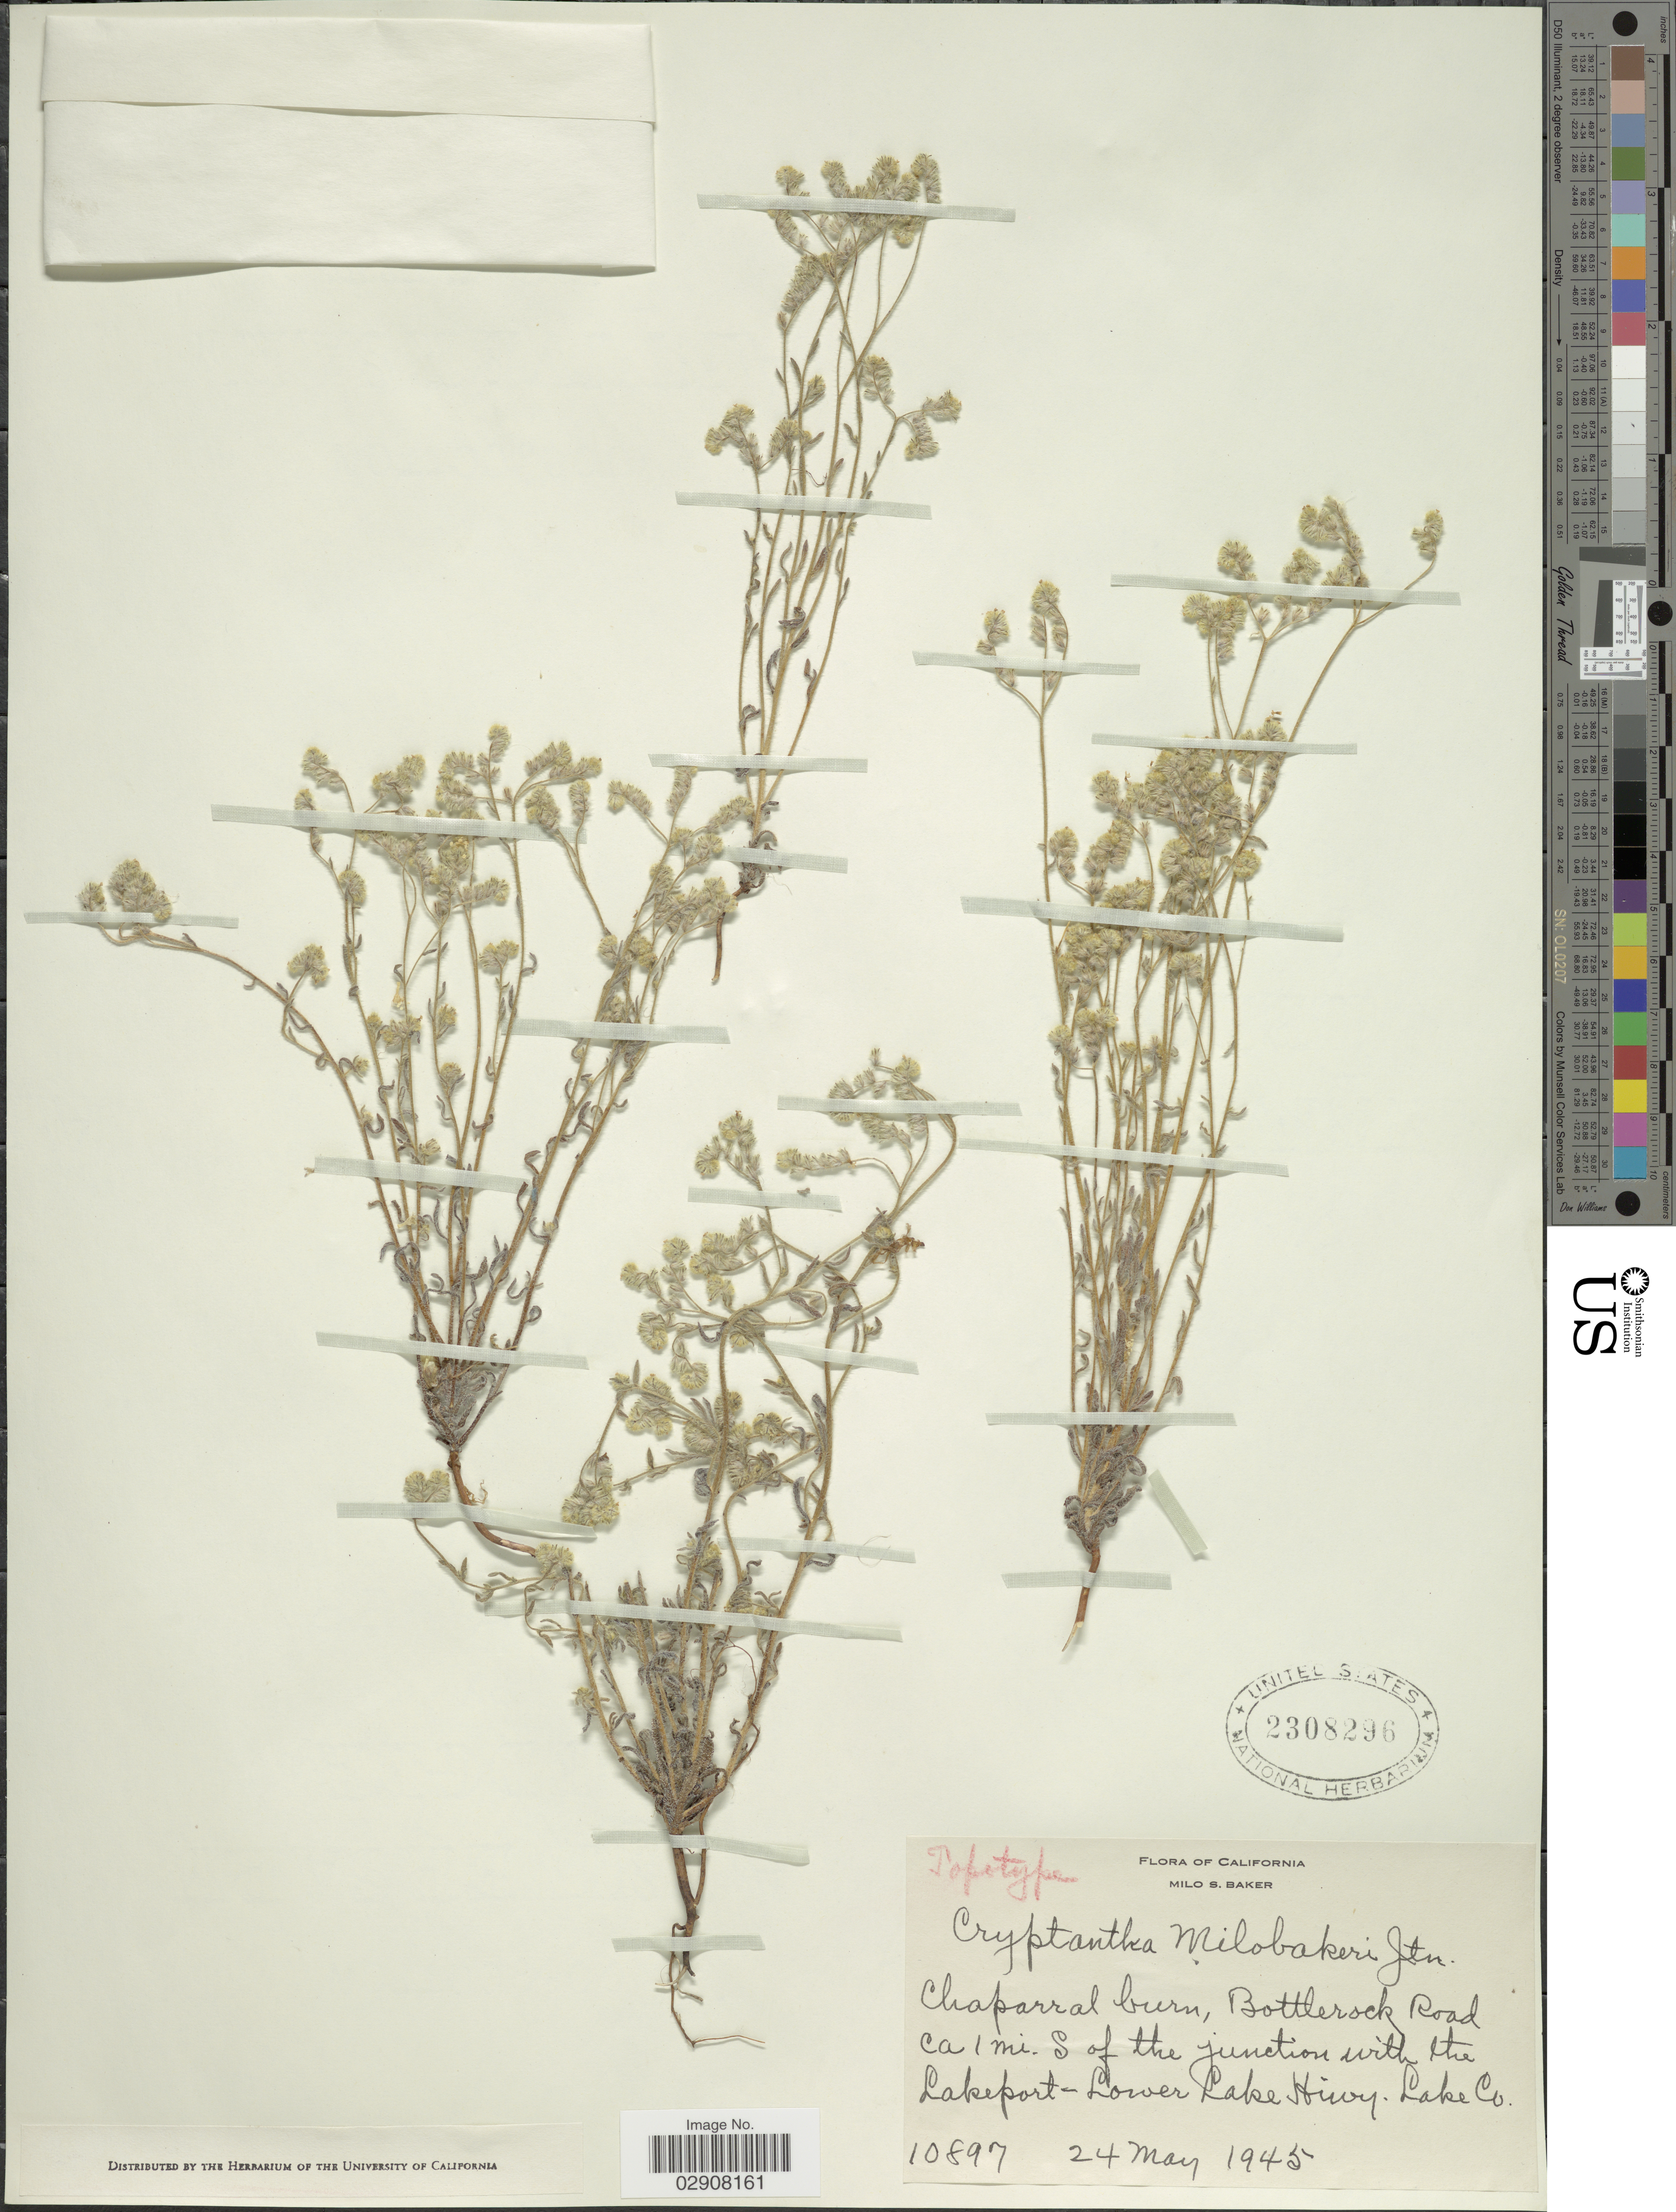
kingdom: Plantae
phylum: Tracheophyta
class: Magnoliopsida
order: Boraginales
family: Boraginaceae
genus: Cryptantha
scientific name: Cryptantha milobakeri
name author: I.M. Johnst.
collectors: M. S. Baker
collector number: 10897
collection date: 1945-05-24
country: United States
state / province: California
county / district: Lake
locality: Chaparral burn, Bottlerock Road, ca 1 mi. S of the junction with the Lakeport-Lower Lake Hiwy, Lake Co.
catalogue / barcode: US 2308296